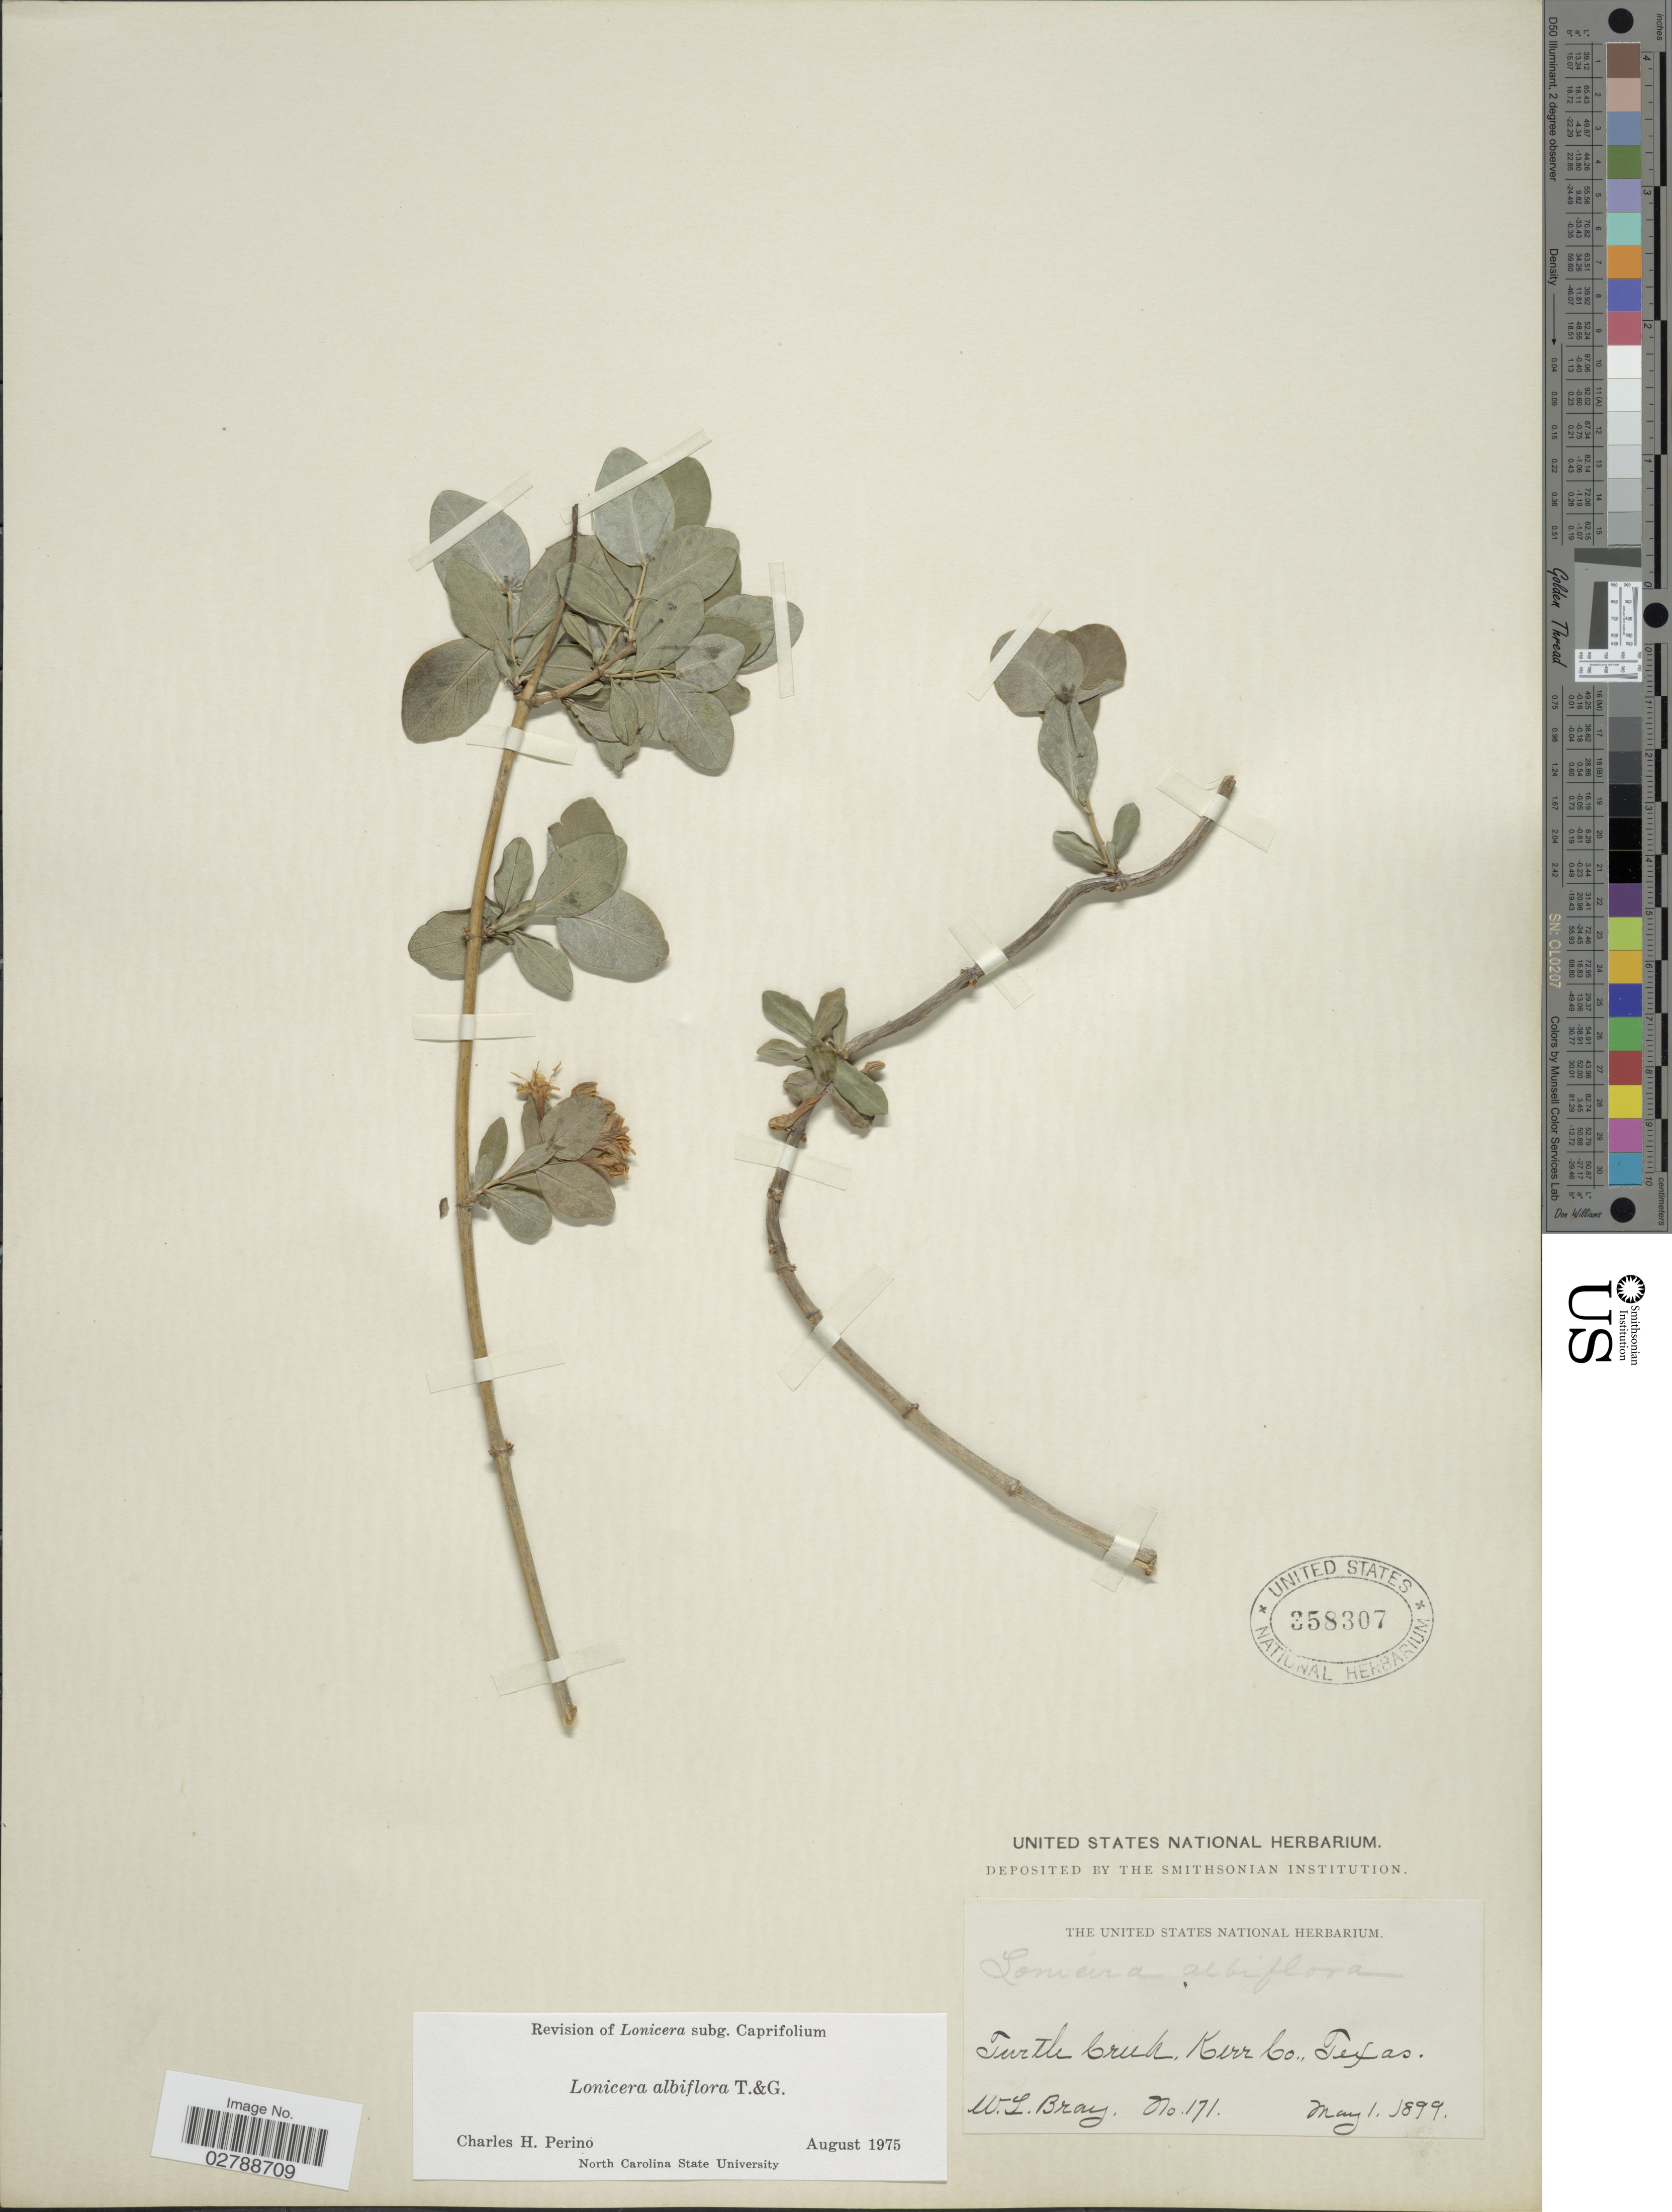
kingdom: Plantae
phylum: Tracheophyta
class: Magnoliopsida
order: Dipsacales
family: Caprifoliaceae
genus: Lonicera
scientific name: Lonicera albiflora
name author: Torr. & A. Gray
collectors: W. L. Bray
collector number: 171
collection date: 1899-05-01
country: United States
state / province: Texas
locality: Turtle Creek, Kerr Co.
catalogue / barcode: US 358307